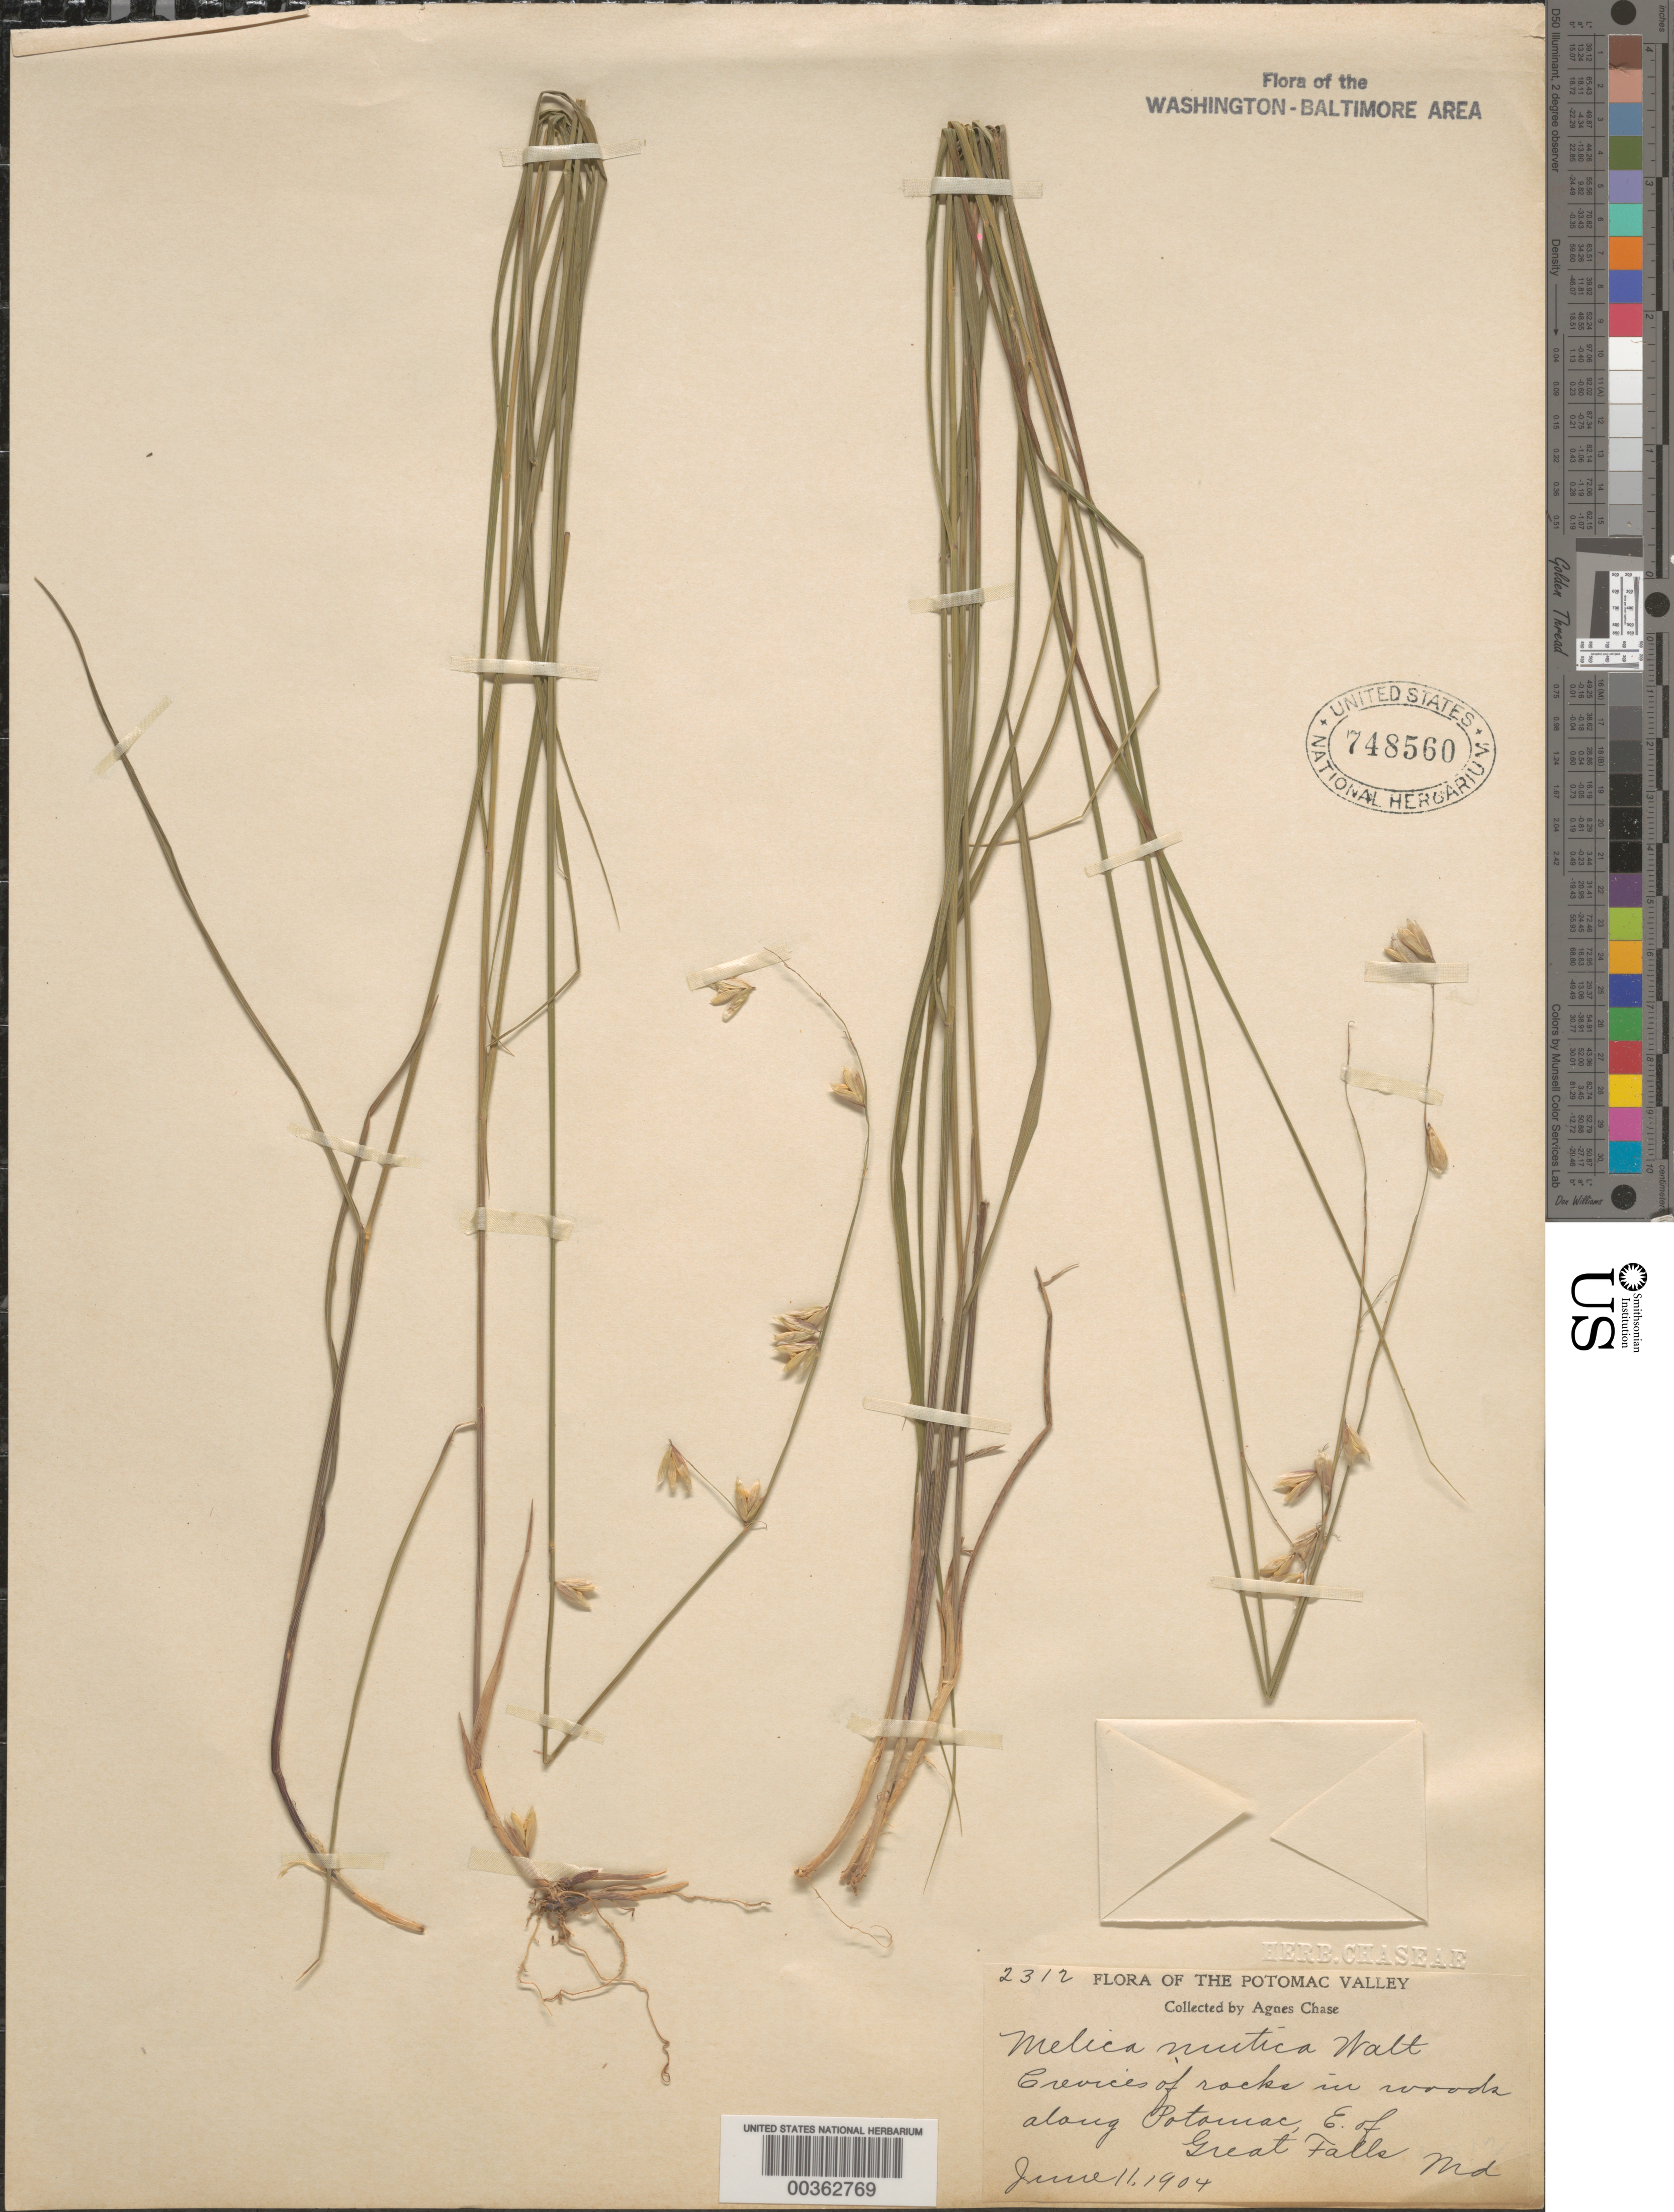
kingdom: Plantae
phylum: Tracheophyta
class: Liliopsida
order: Poales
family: Poaceae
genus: Melica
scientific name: Melica mutica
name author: Walter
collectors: A. Chase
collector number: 2312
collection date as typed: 11 Jun 1904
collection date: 1904-06-11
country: United States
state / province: Maryland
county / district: Montgomery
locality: Great Falls C. & O. Canal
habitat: Along river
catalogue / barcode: US 748560